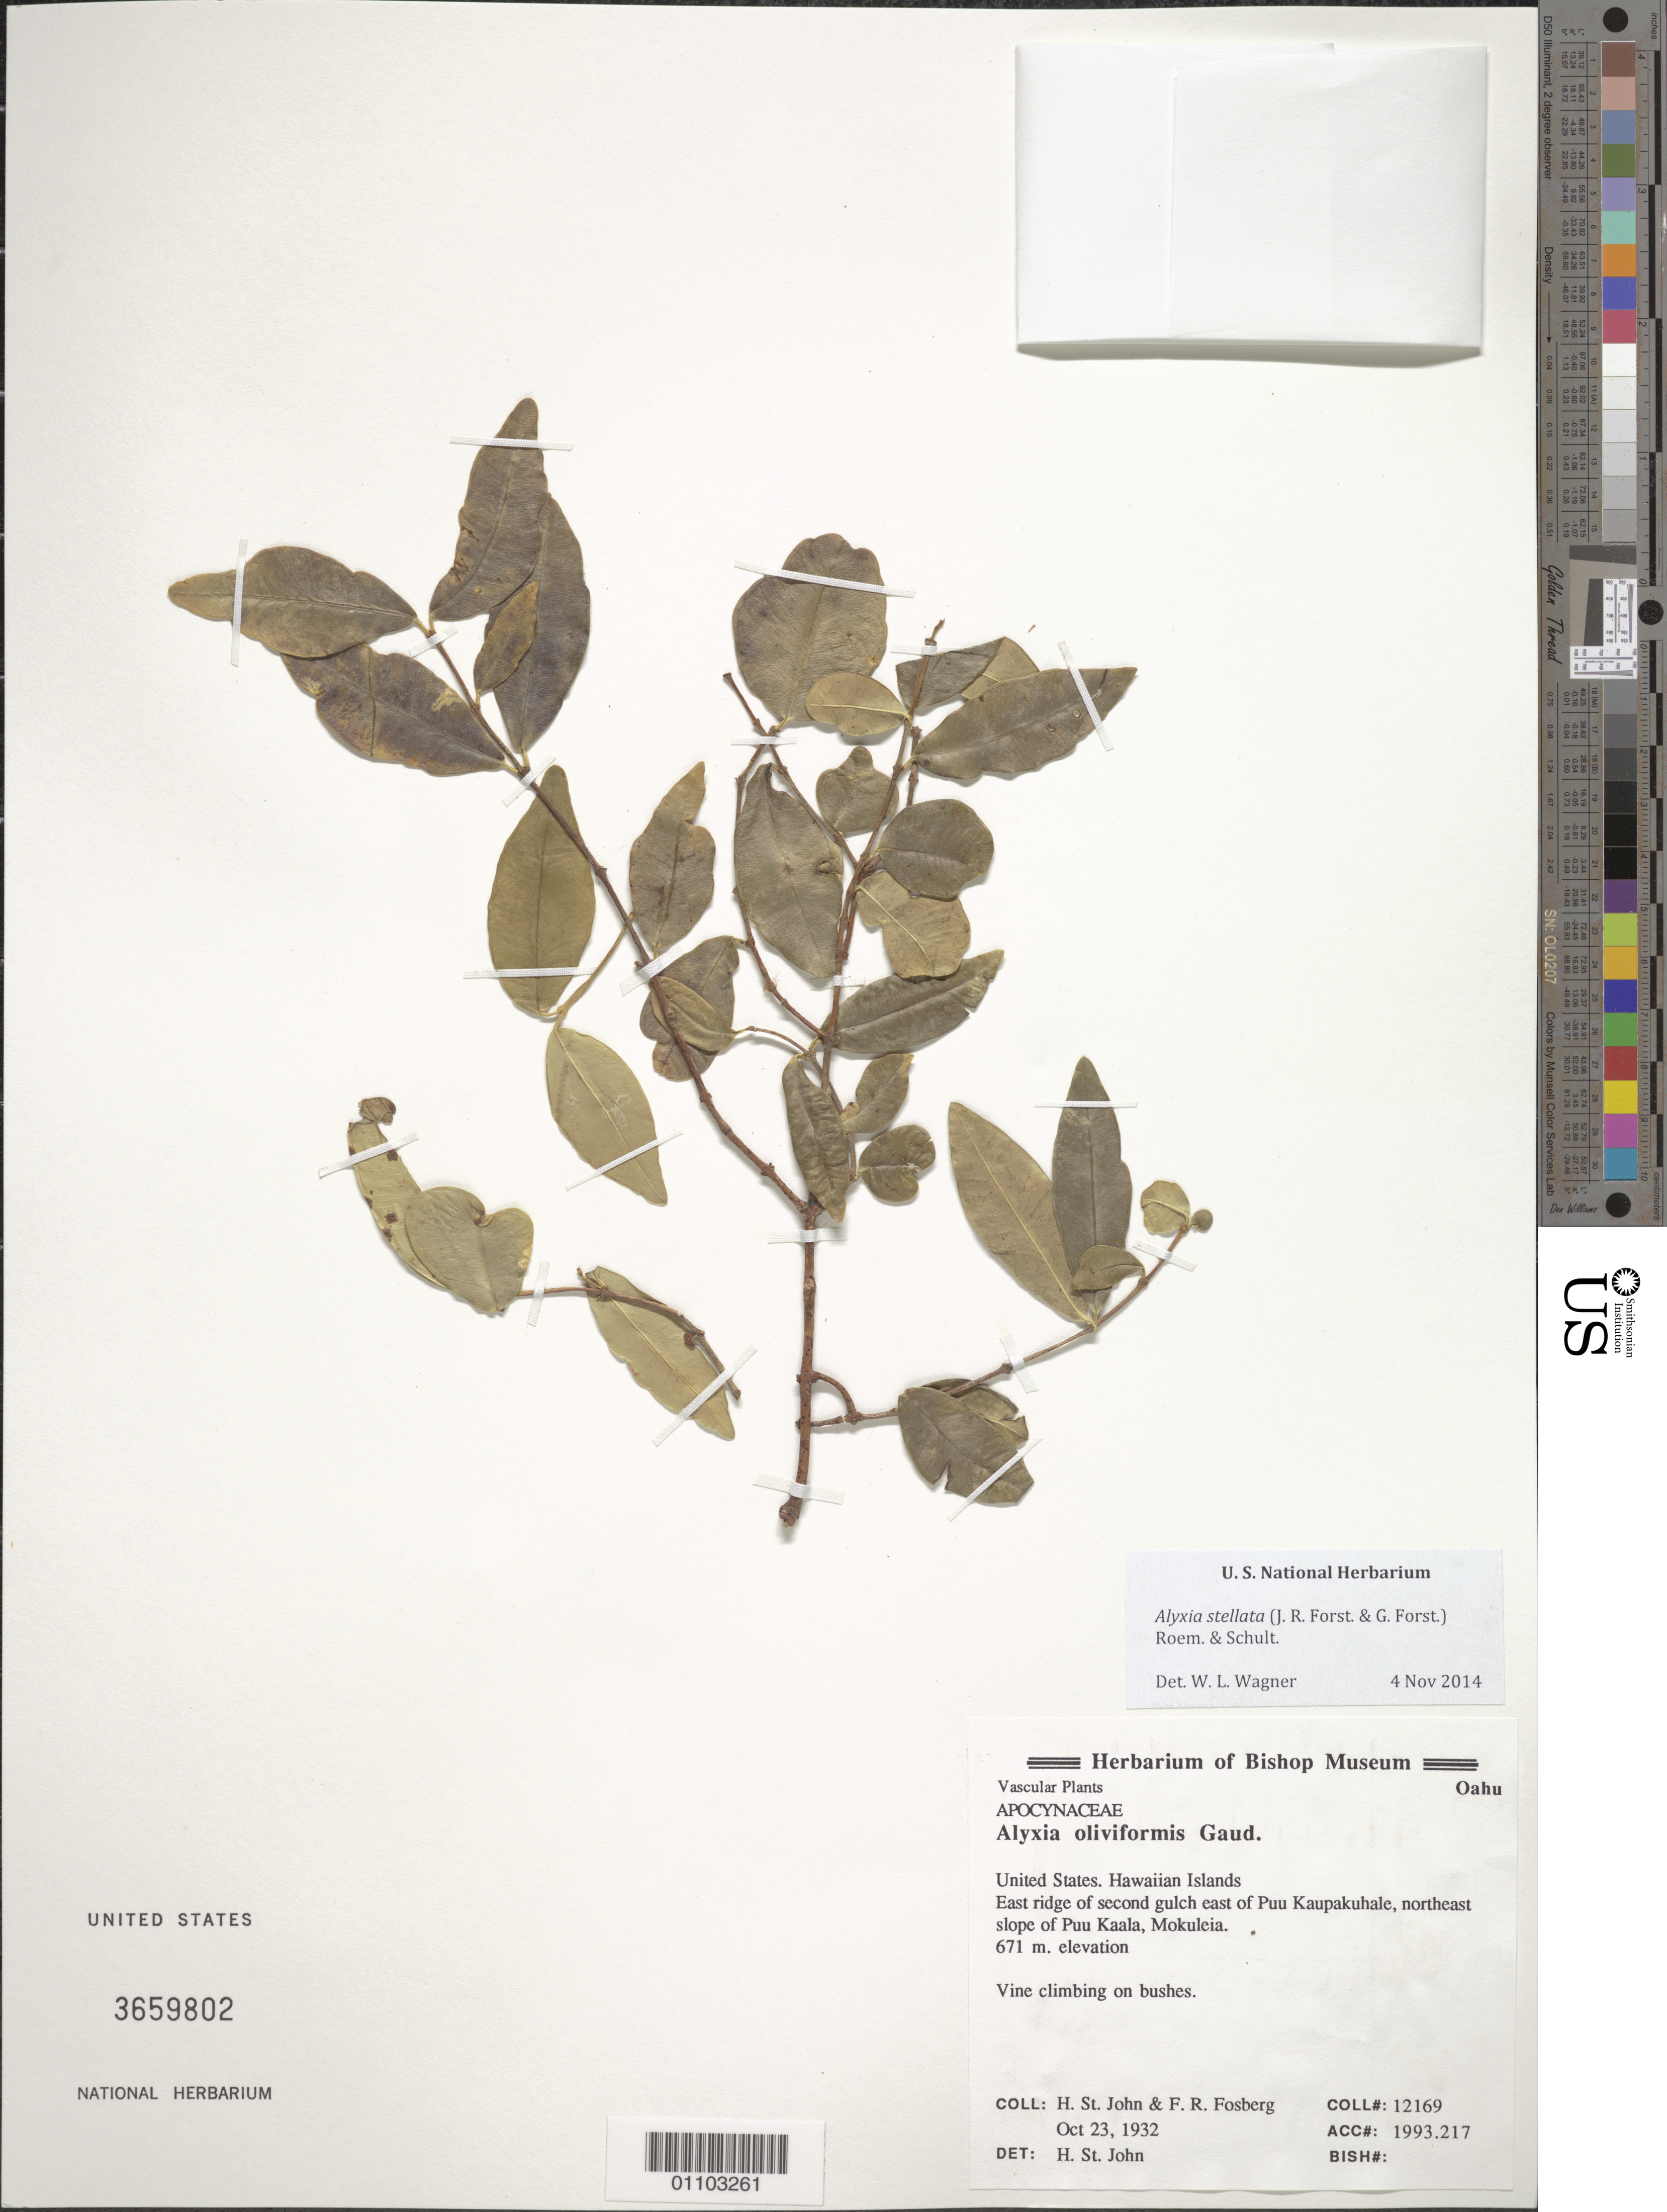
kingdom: Plantae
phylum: Tracheophyta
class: Magnoliopsida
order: Gentianales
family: Apocynaceae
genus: Alyxia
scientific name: Alyxia stellata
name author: (J.R. Forst. & G. Forst.) Roem. & Schult.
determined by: Wagner, W. L., (BOT), Smithsonian Institution - National Museum of Natural History (UNITED STATES)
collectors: H. St. John & F. R. Fosberg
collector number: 12169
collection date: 1932-10-23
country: United States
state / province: Hawaii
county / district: Honolulu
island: Oahu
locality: E ridge of 2nd gulch E of Puu Kaupa, NE slope of Puu Kaala, Mokuleia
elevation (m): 671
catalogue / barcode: US 3659802